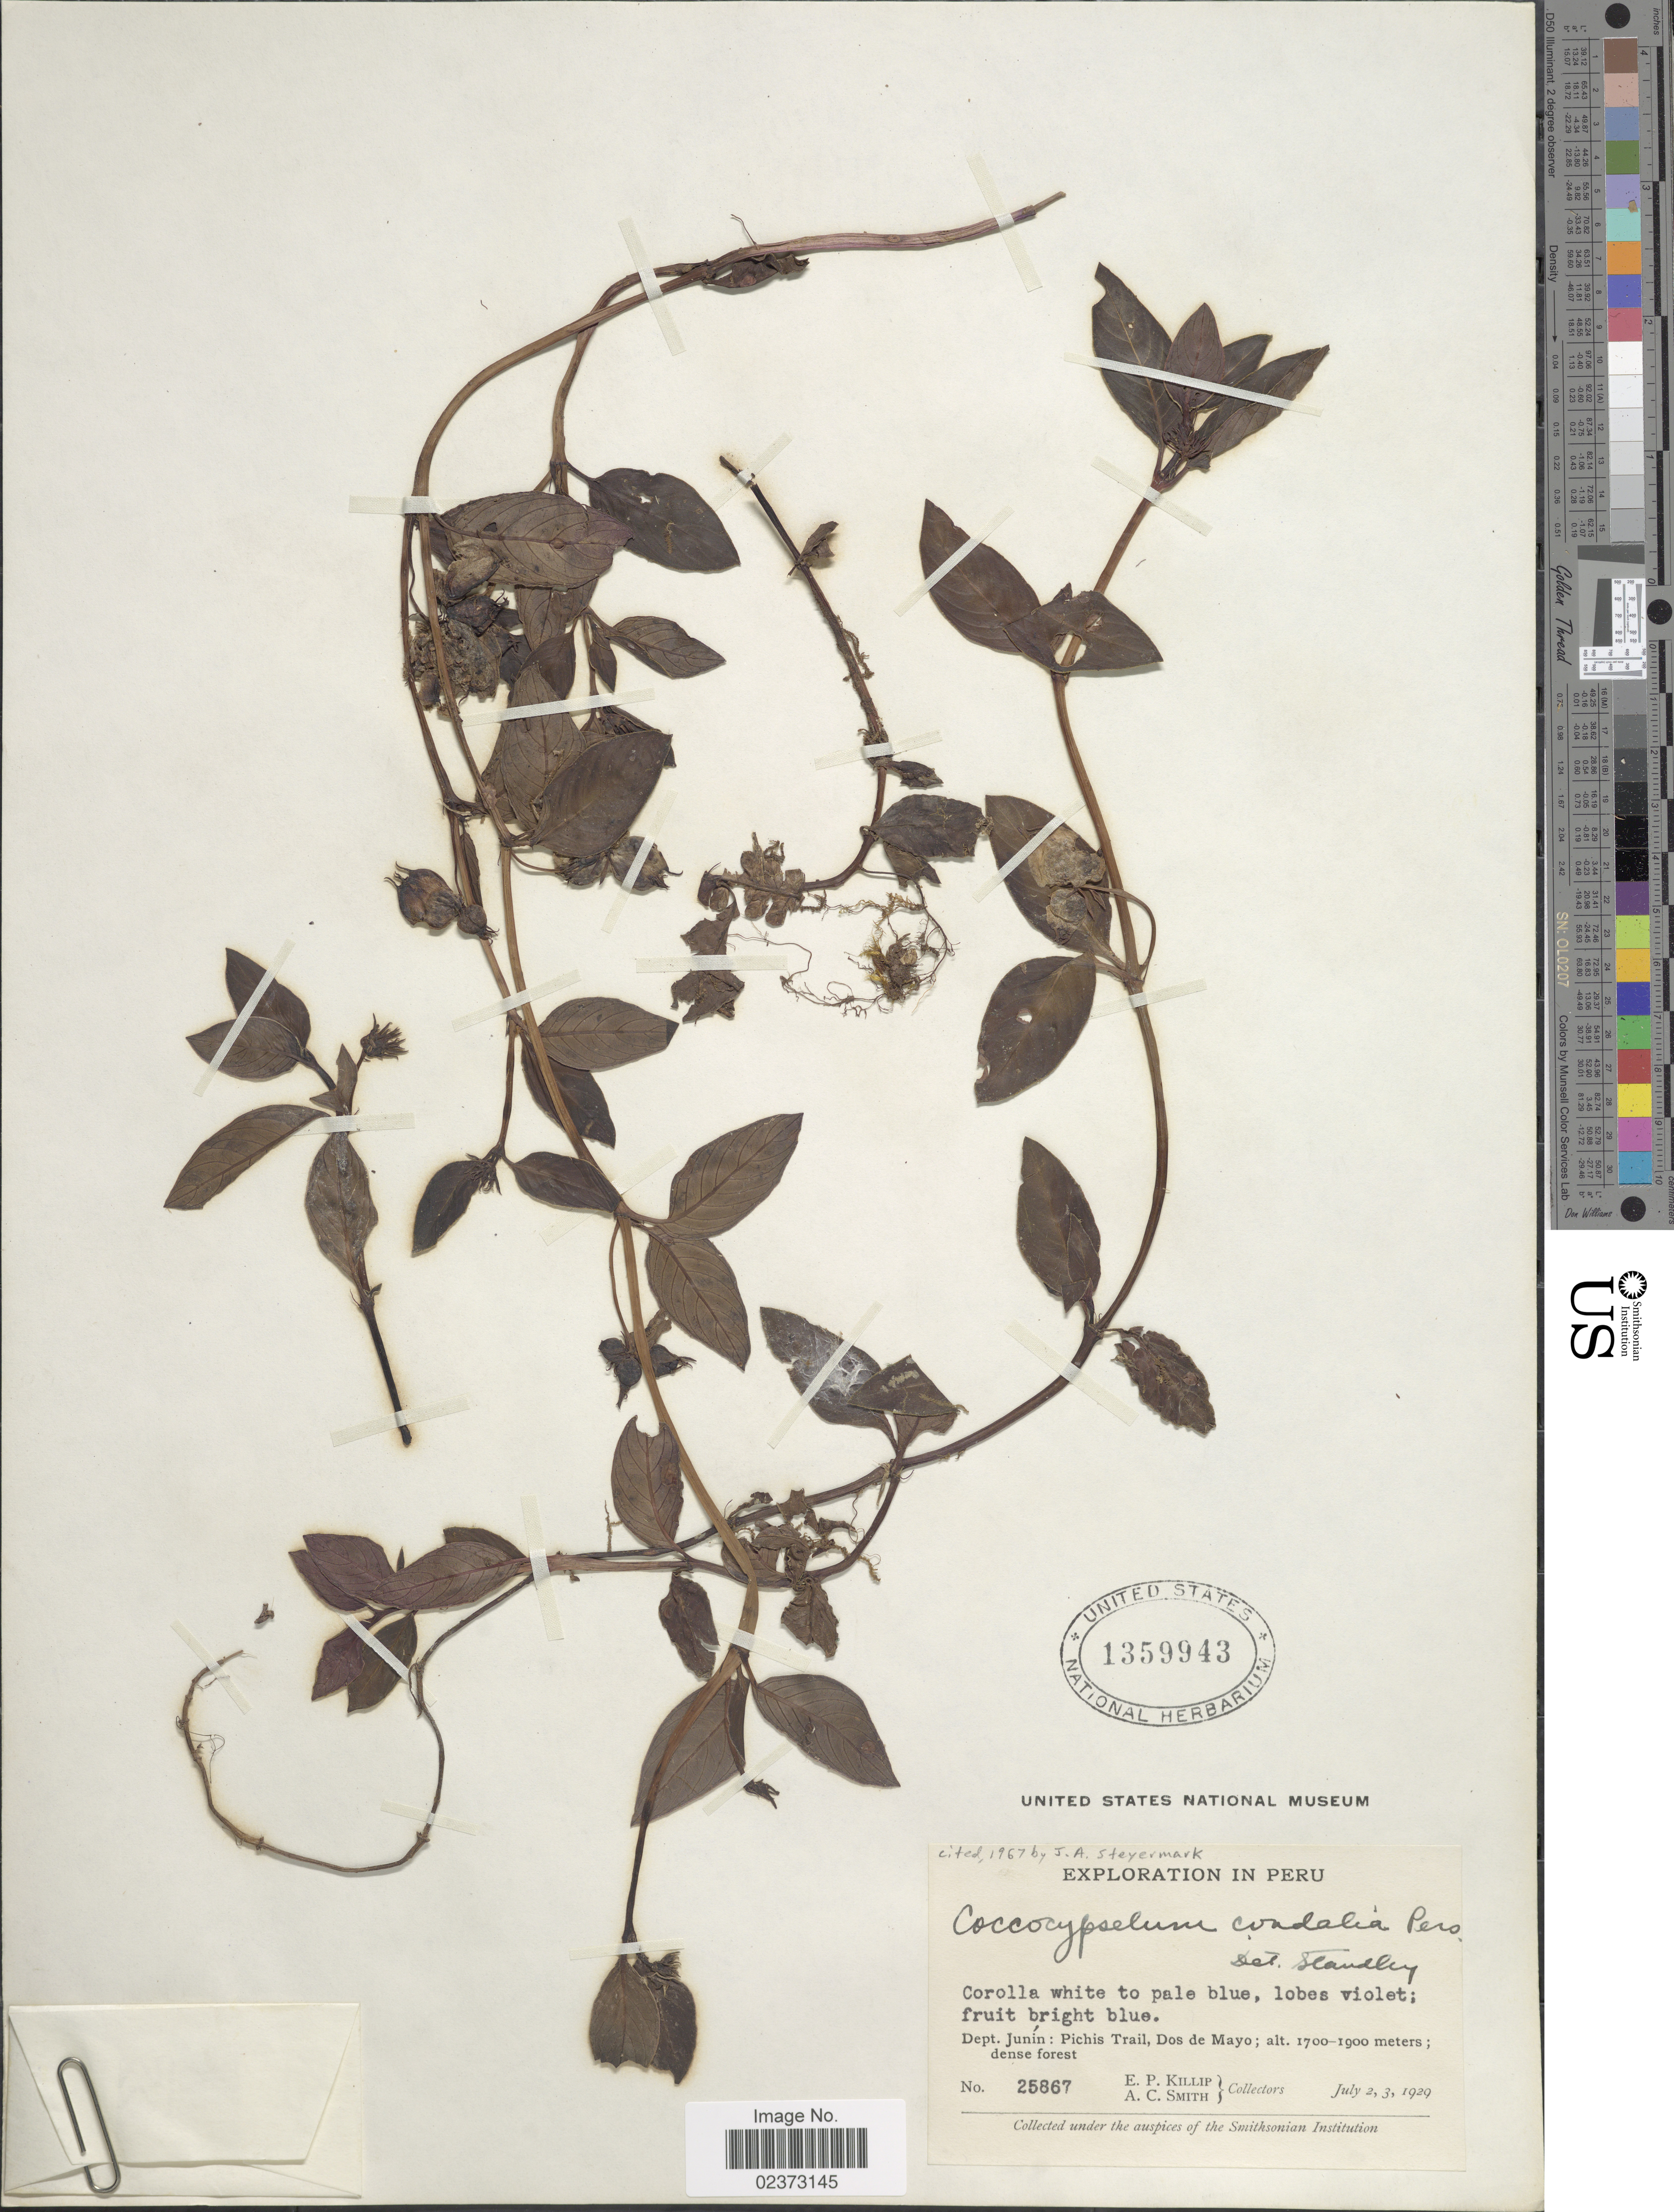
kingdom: Plantae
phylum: Tracheophyta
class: Magnoliopsida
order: Gentianales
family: Rubiaceae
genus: Coccocypselum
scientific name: Coccocypselum condalia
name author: Pers.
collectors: E. P. Killip & A. C. Smith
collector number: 25867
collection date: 1929-07-02/1929-07-03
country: Peru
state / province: Junín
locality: Dept. Junin: Pichis Trail, Dos de Mayo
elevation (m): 1700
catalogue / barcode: US 1359943